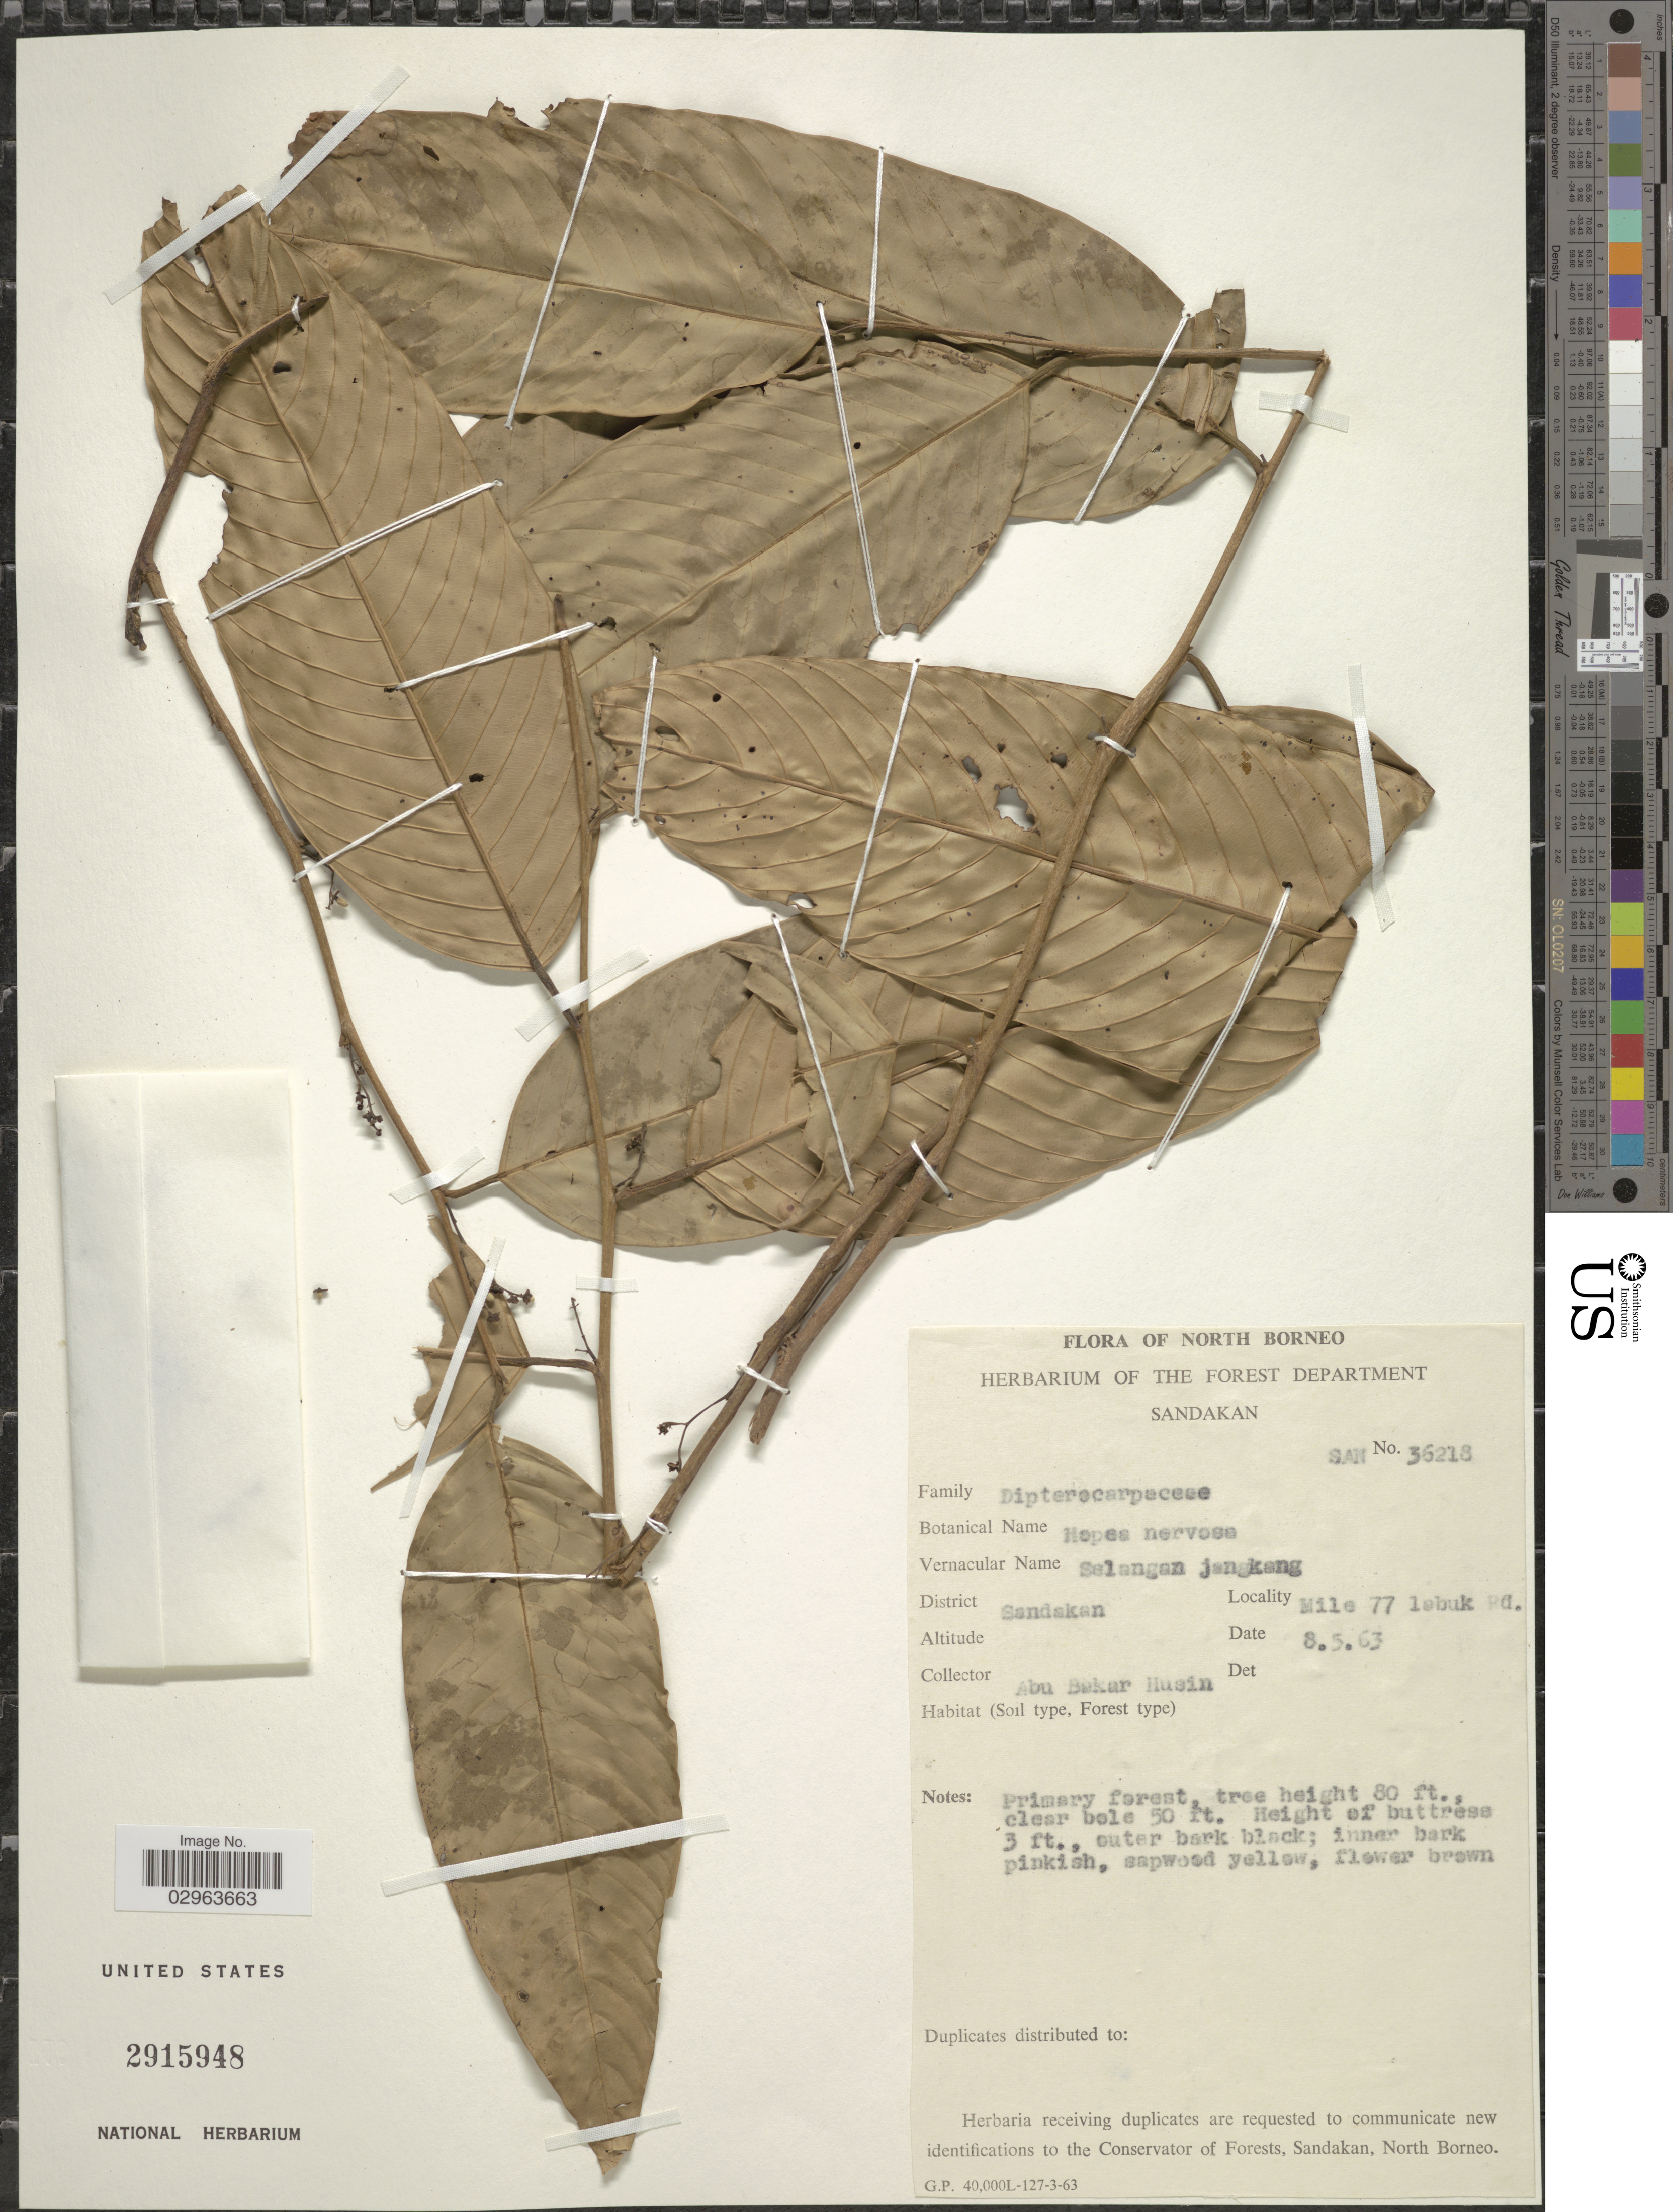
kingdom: Plantae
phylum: Tracheophyta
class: Magnoliopsida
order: Malvales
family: Dipterocarpaceae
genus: Hopea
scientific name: Hopea nervosa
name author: R.M. King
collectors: A. Husin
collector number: SAN? 36218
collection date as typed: Transcribed d/m/y: 8/5/63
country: Malaysia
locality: North Borneo. District Sandakan. Mile 77 labuk [interpreted] Rd.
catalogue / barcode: US 2915948